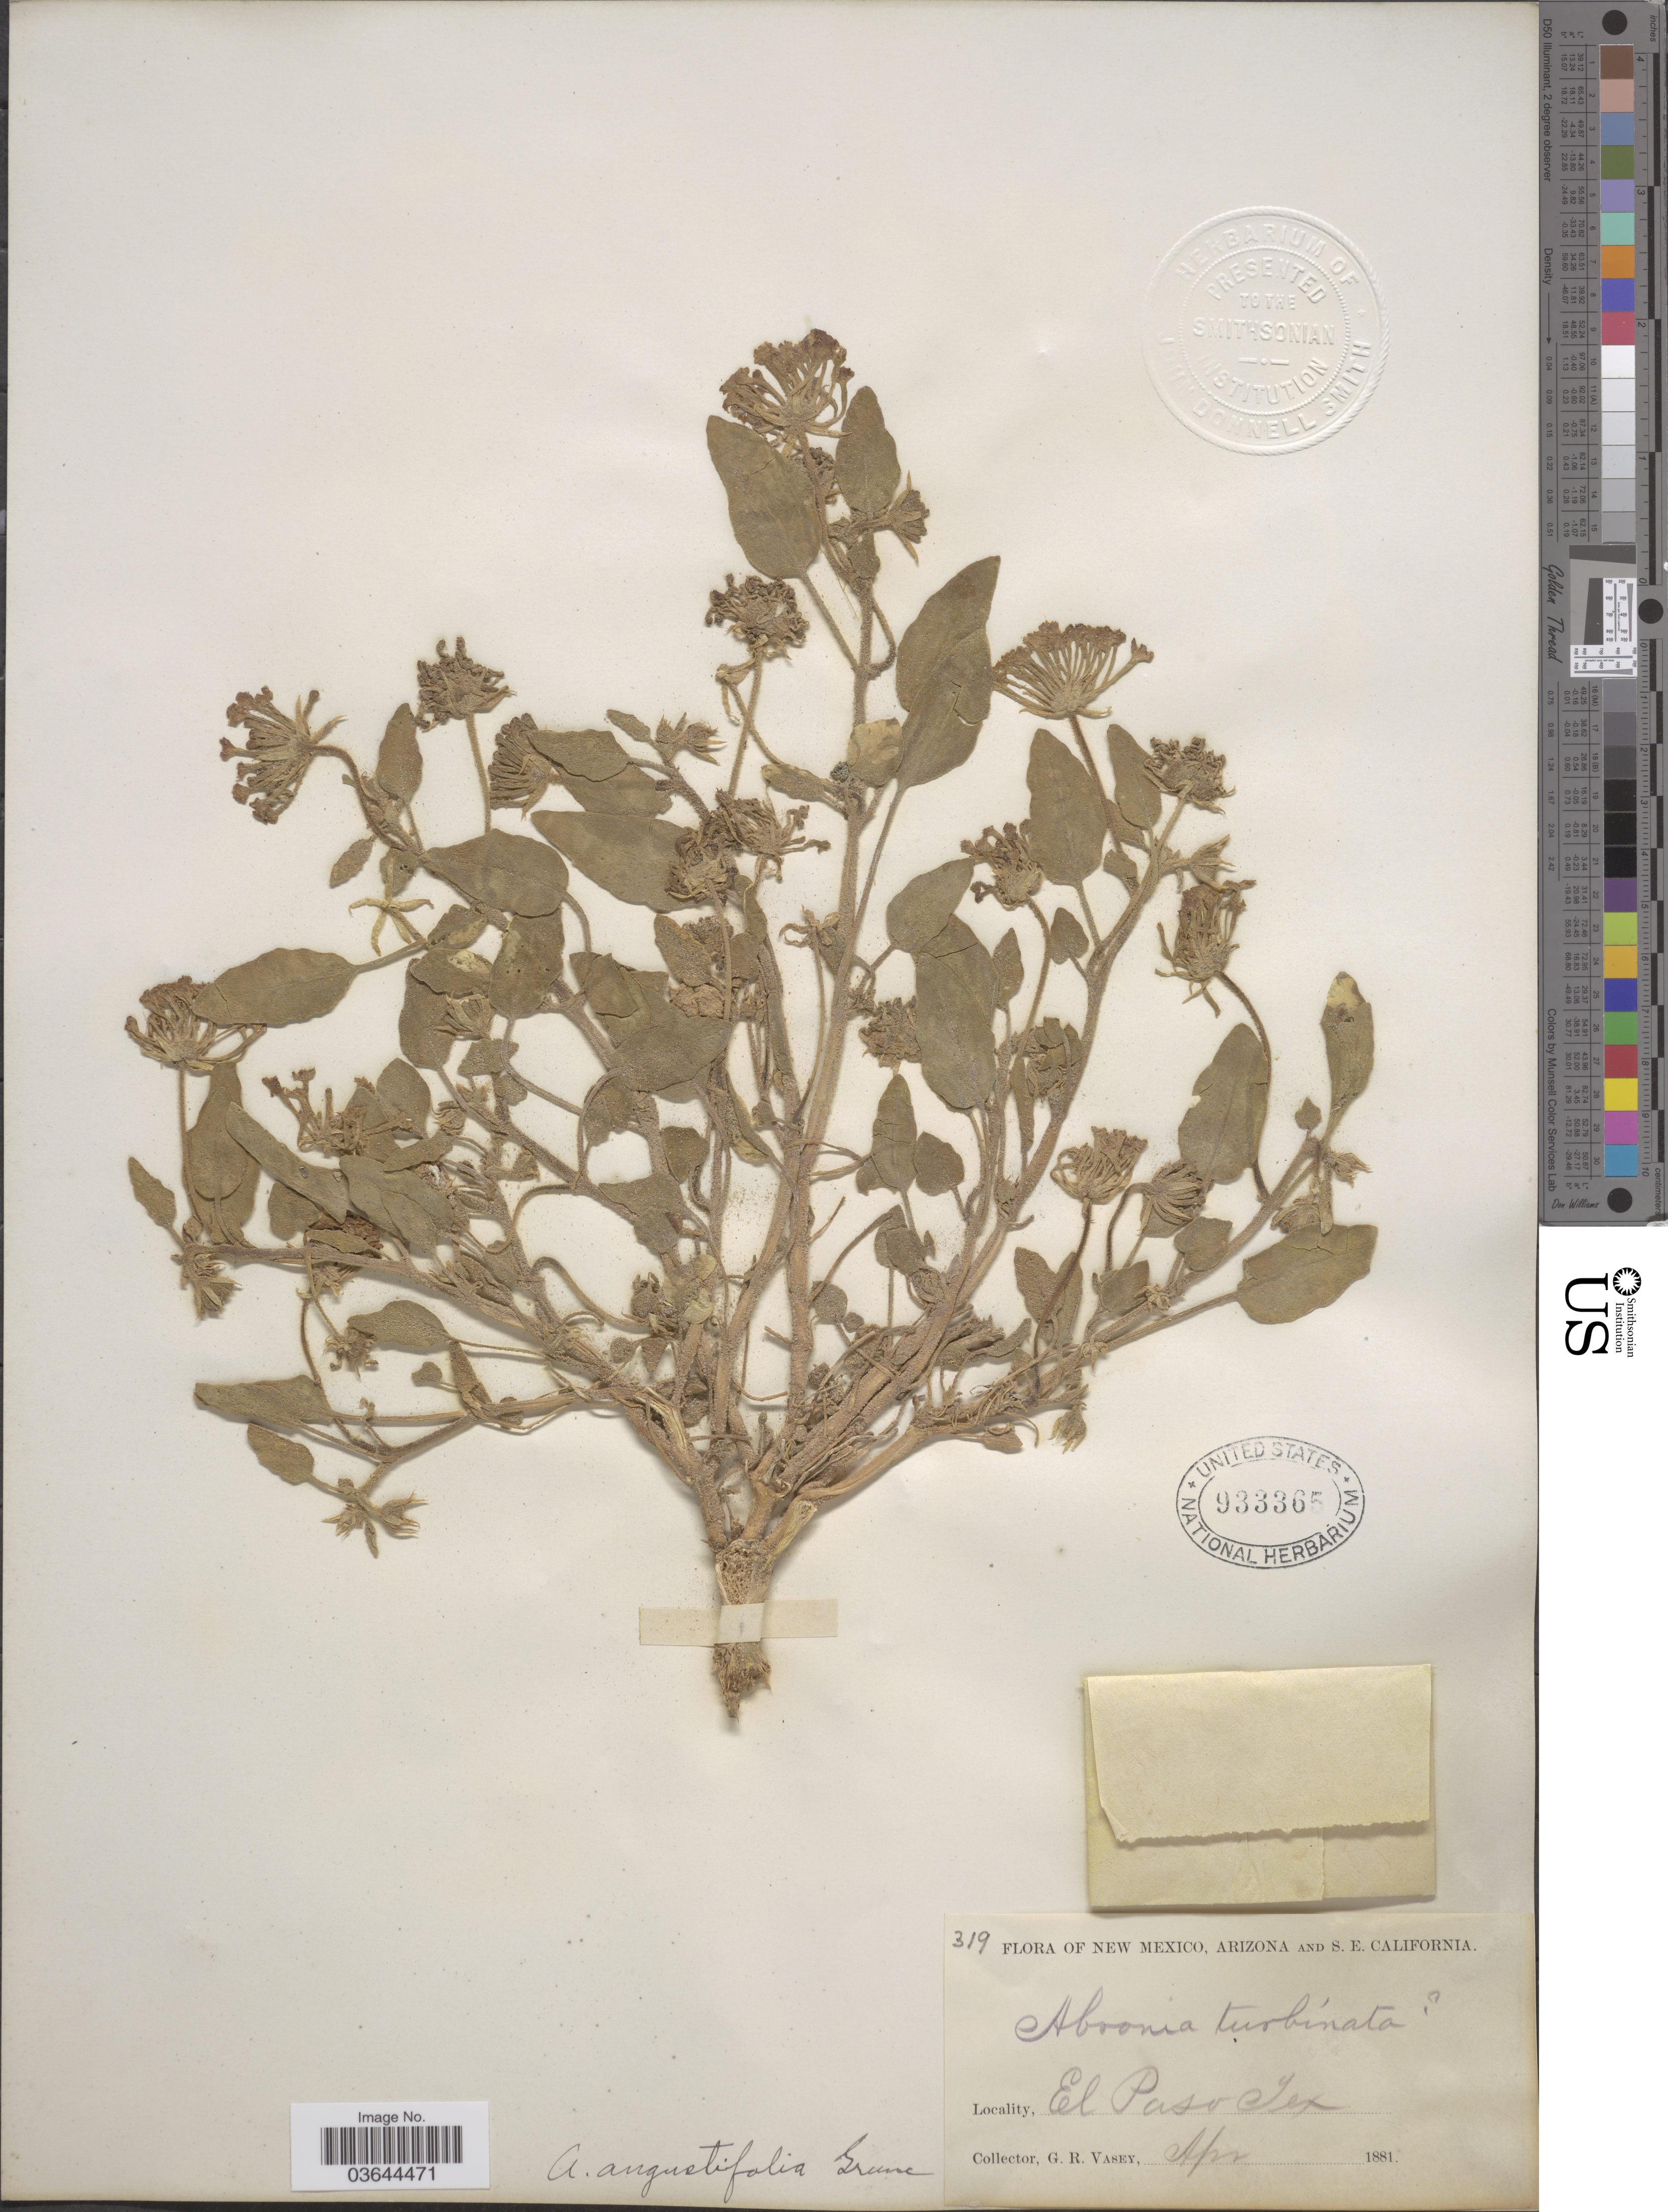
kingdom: Plantae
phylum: Tracheophyta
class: Magnoliopsida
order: Caryophyllales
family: Nyctaginaceae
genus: Abronia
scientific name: Abronia angustifolia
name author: Greene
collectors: G. R. Vasey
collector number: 319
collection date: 1881-04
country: United States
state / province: Texas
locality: El Paso.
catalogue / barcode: US 933365